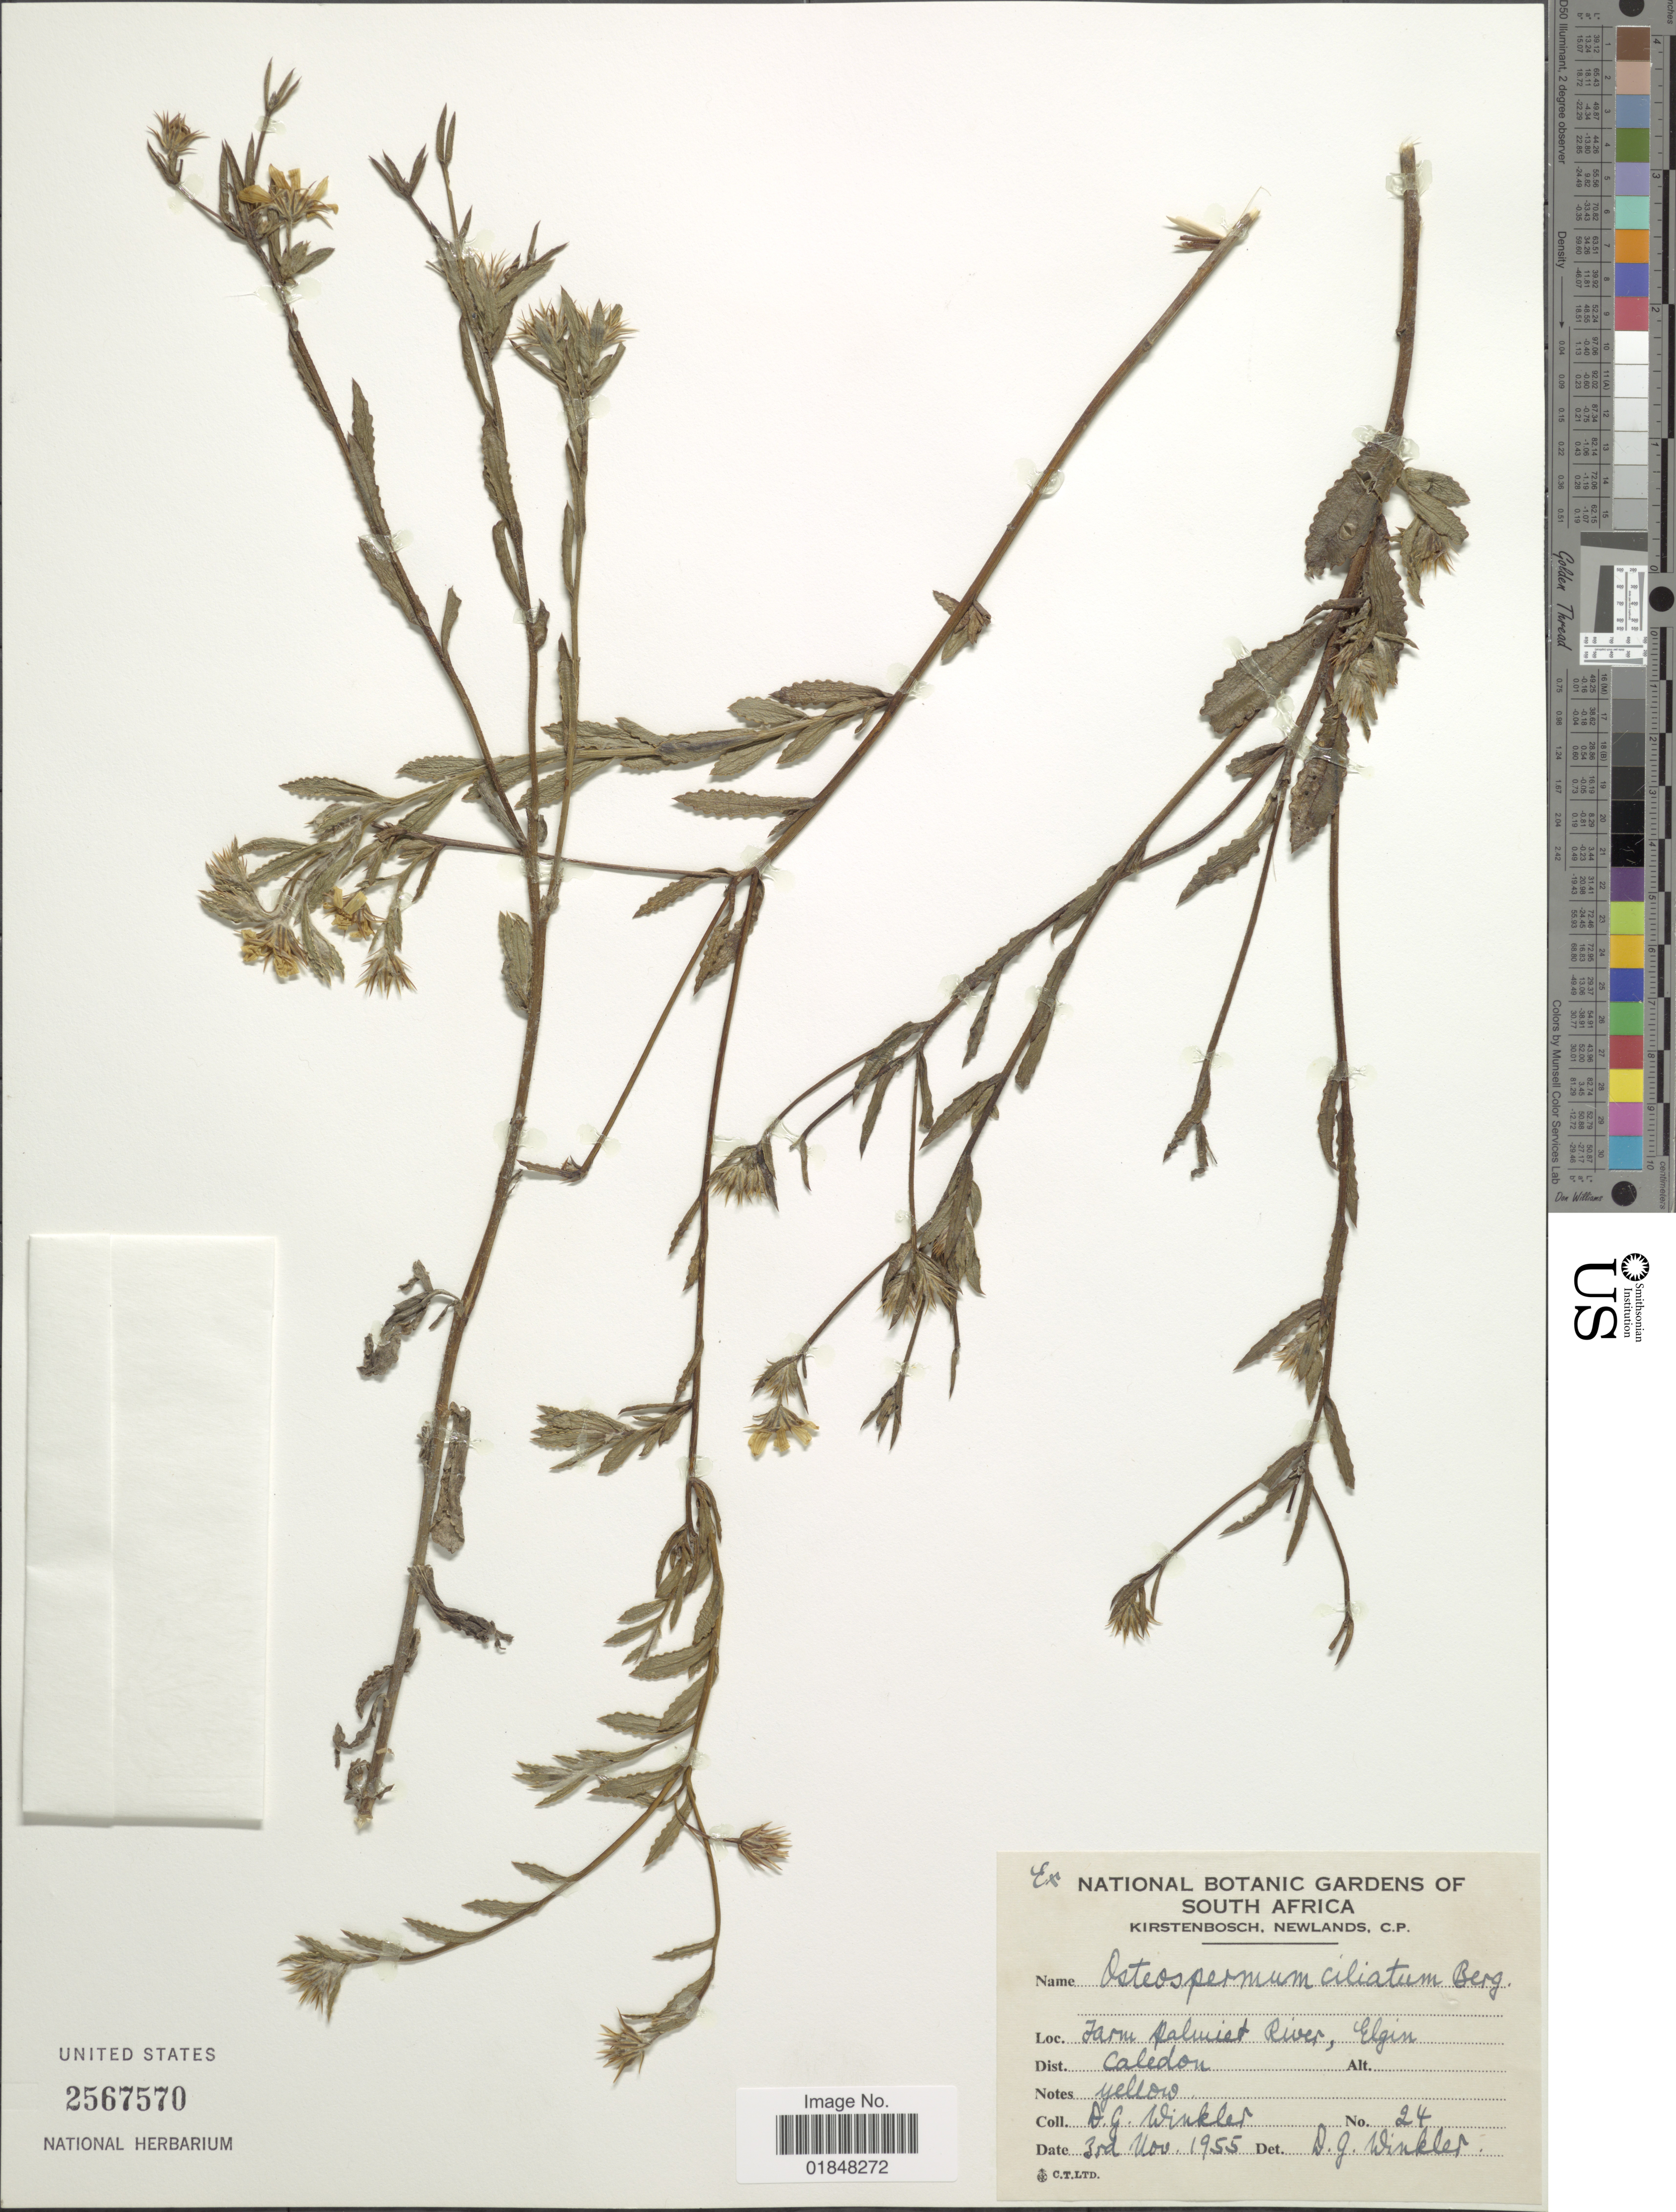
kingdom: Plantae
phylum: Tracheophyta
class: Magnoliopsida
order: Asterales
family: Asteraceae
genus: Osteospermum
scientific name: Osteospermum ciliatum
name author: P.J. Bergius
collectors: D. Winkler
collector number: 24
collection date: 1955-11-03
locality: Farm Palmiet [interpreted] River, Elgin, Dist. Caledon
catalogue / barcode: US 2567570